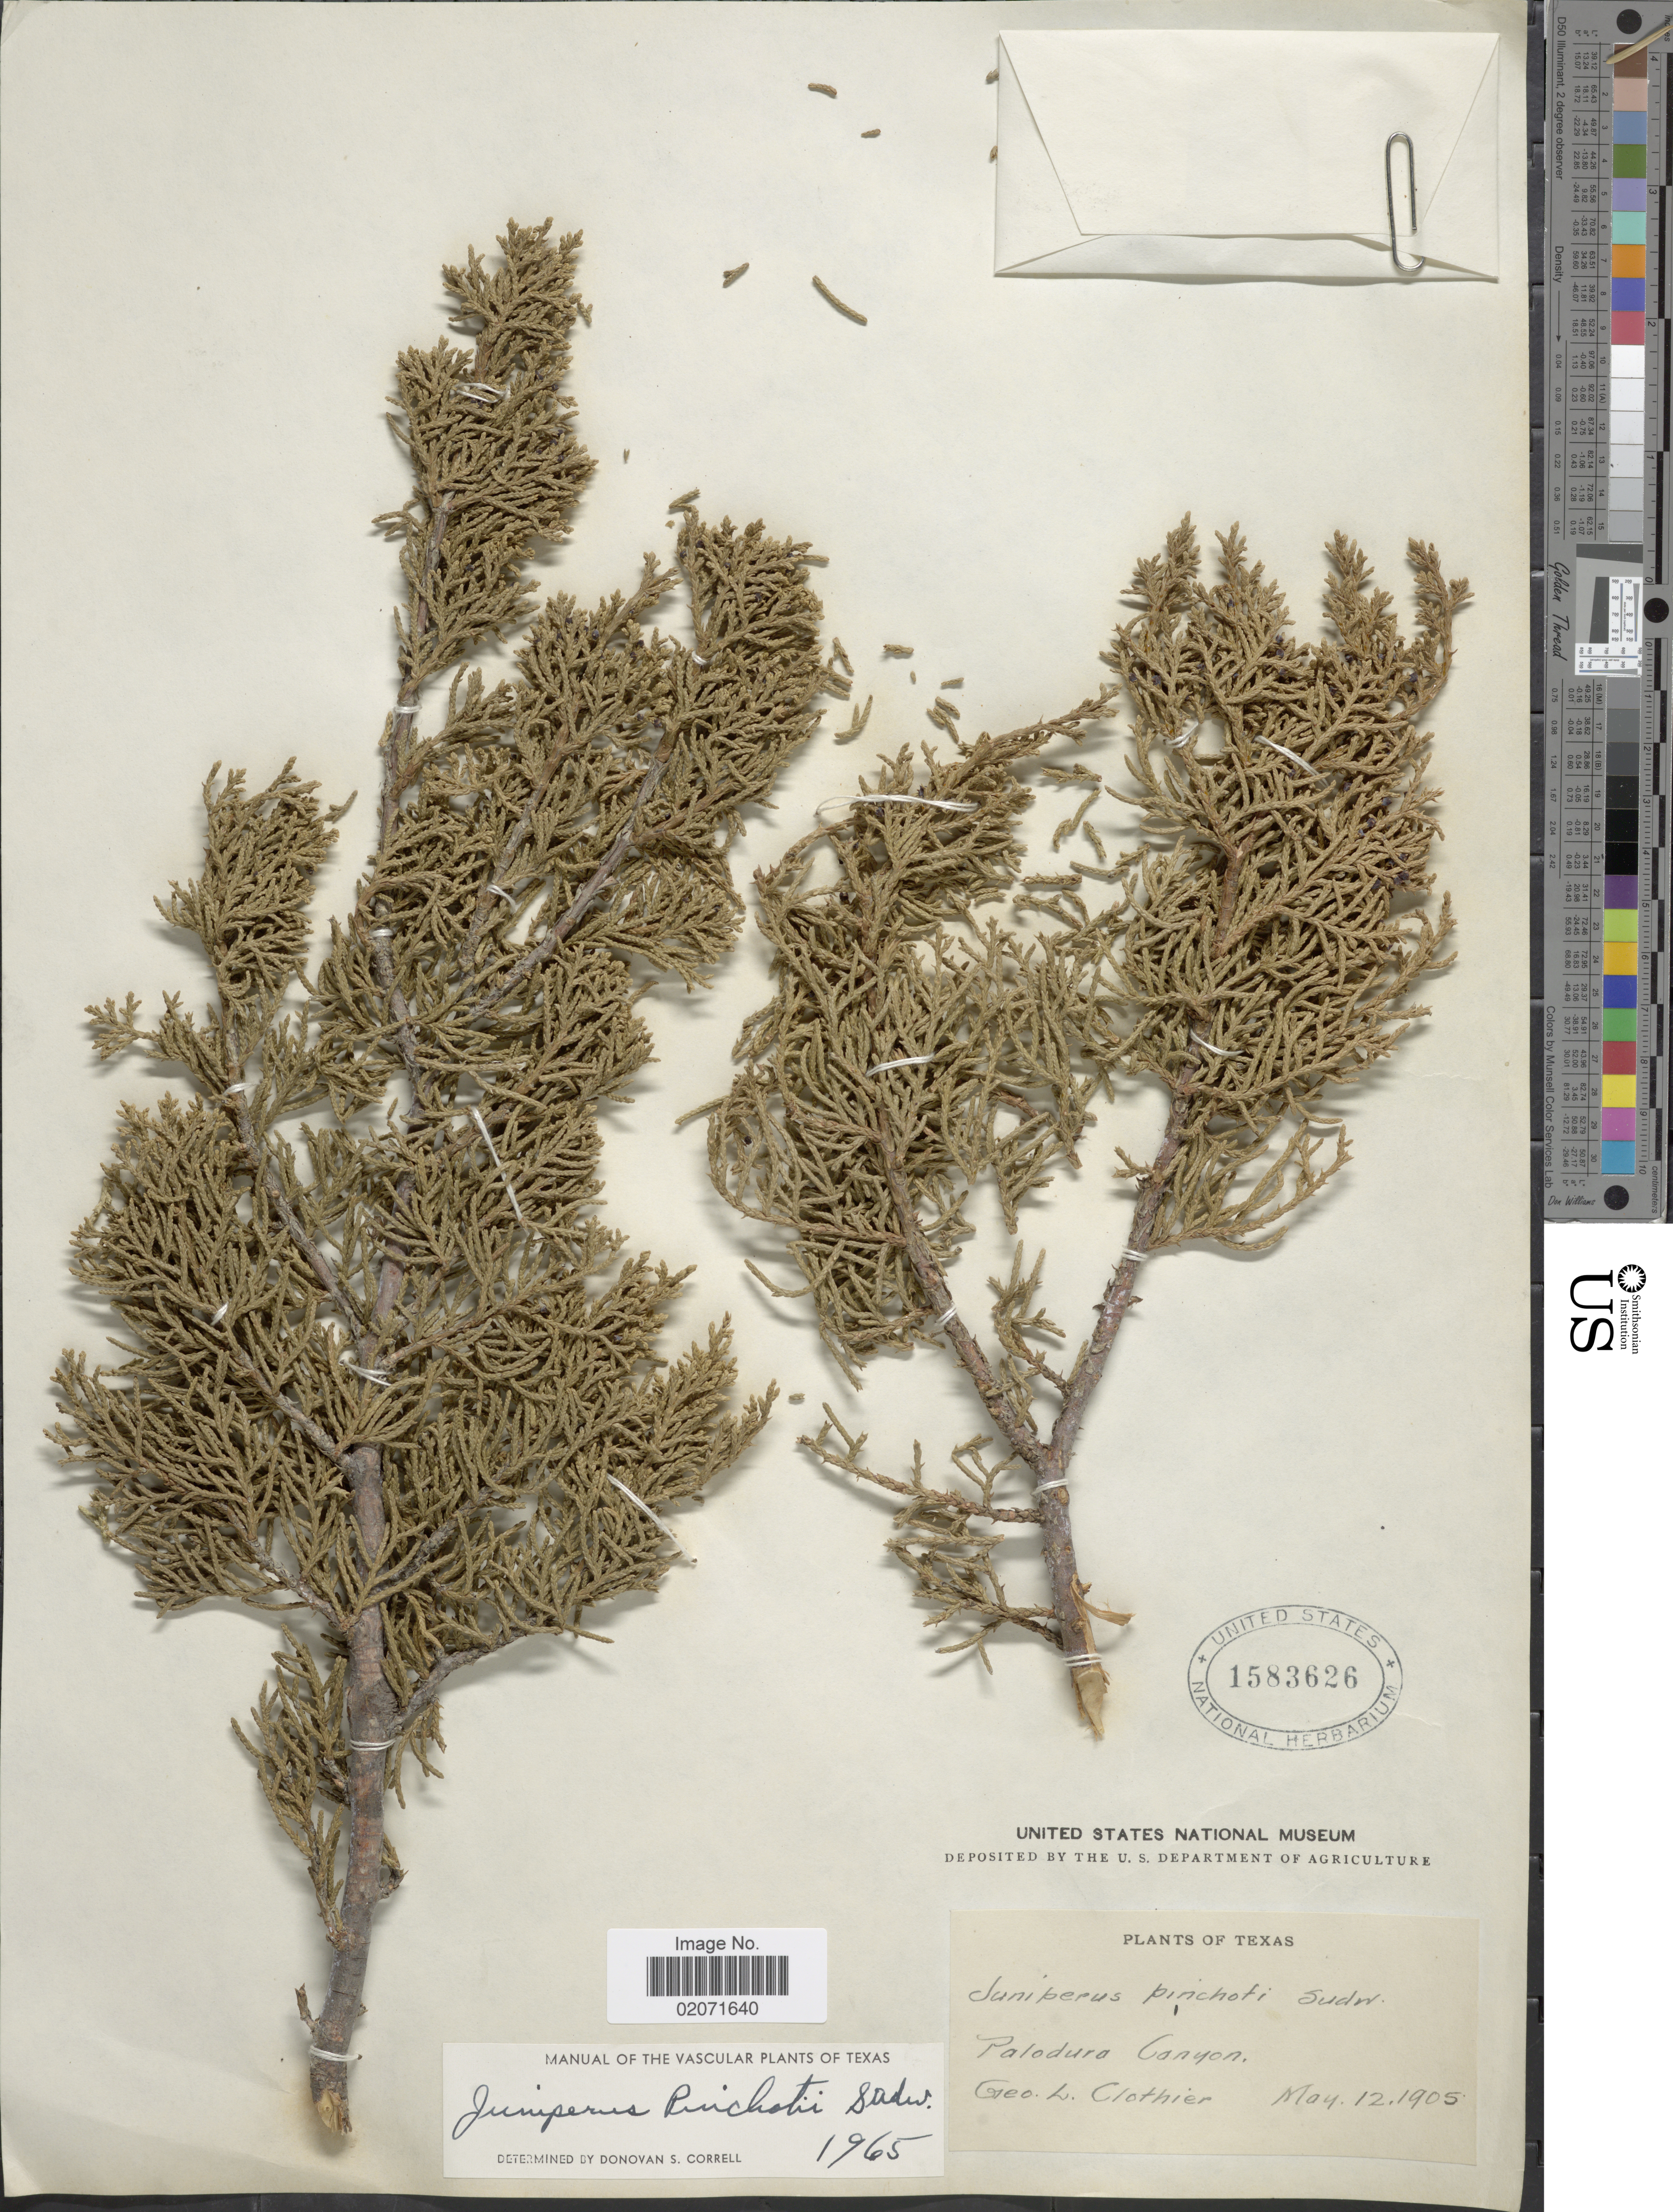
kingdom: Plantae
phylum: Tracheophyta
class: Pinopsida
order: Pinales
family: Cupressaceae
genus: Juniperus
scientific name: Juniperus pinchotii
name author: Sudw.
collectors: G. Clothier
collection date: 1905-05-12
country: United States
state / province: Texas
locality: Palodura Canyon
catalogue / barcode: US 1583626